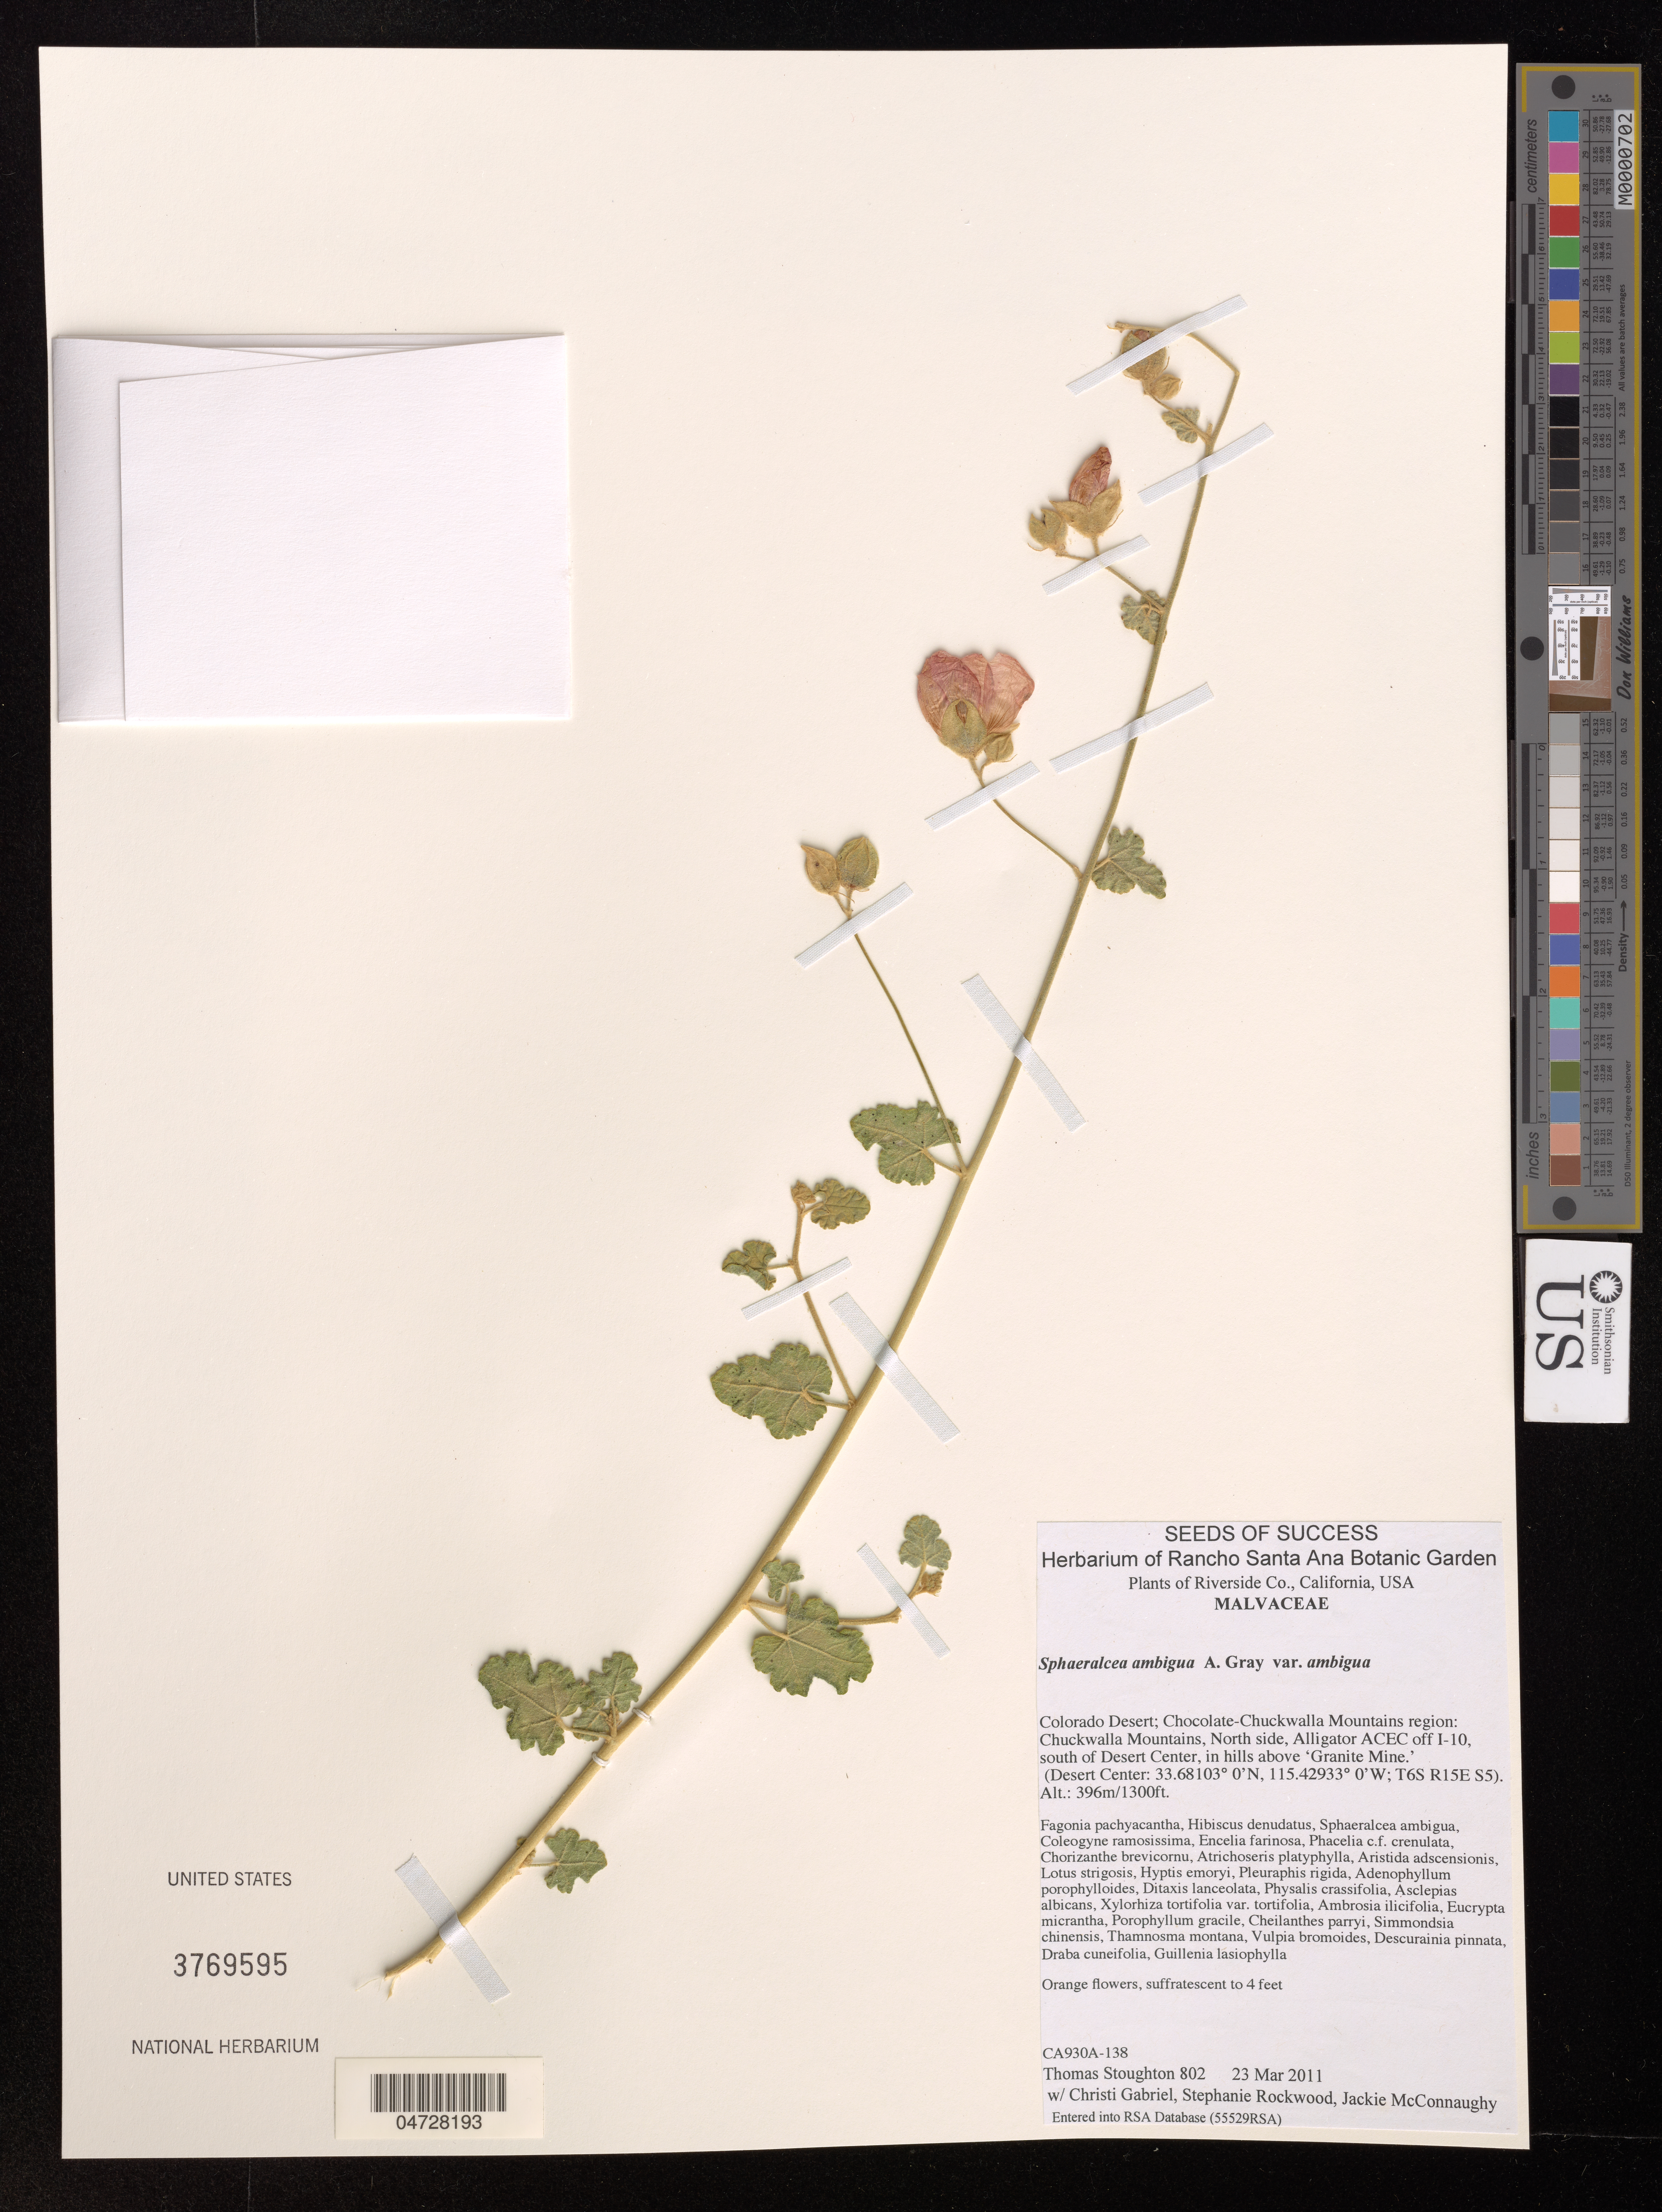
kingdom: Plantae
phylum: Tracheophyta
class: Magnoliopsida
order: Malvales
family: Malvaceae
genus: Sphaeralcea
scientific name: Sphaeralcea ambigua var. ambigua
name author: A. Gray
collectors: T. Stoughton, C. Gabriel, S. Rockwood & J. McConnaughy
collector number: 802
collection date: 2011-03-23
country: United States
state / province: California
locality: Colorado Desert; Chocolate-Chuckwalla Mountains region: Chuckwalla Mountains, North side, Alligator ACEC off I-10, south of Desert Center, in hills above 'Granite Mine.'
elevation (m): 396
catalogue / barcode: US 3769595